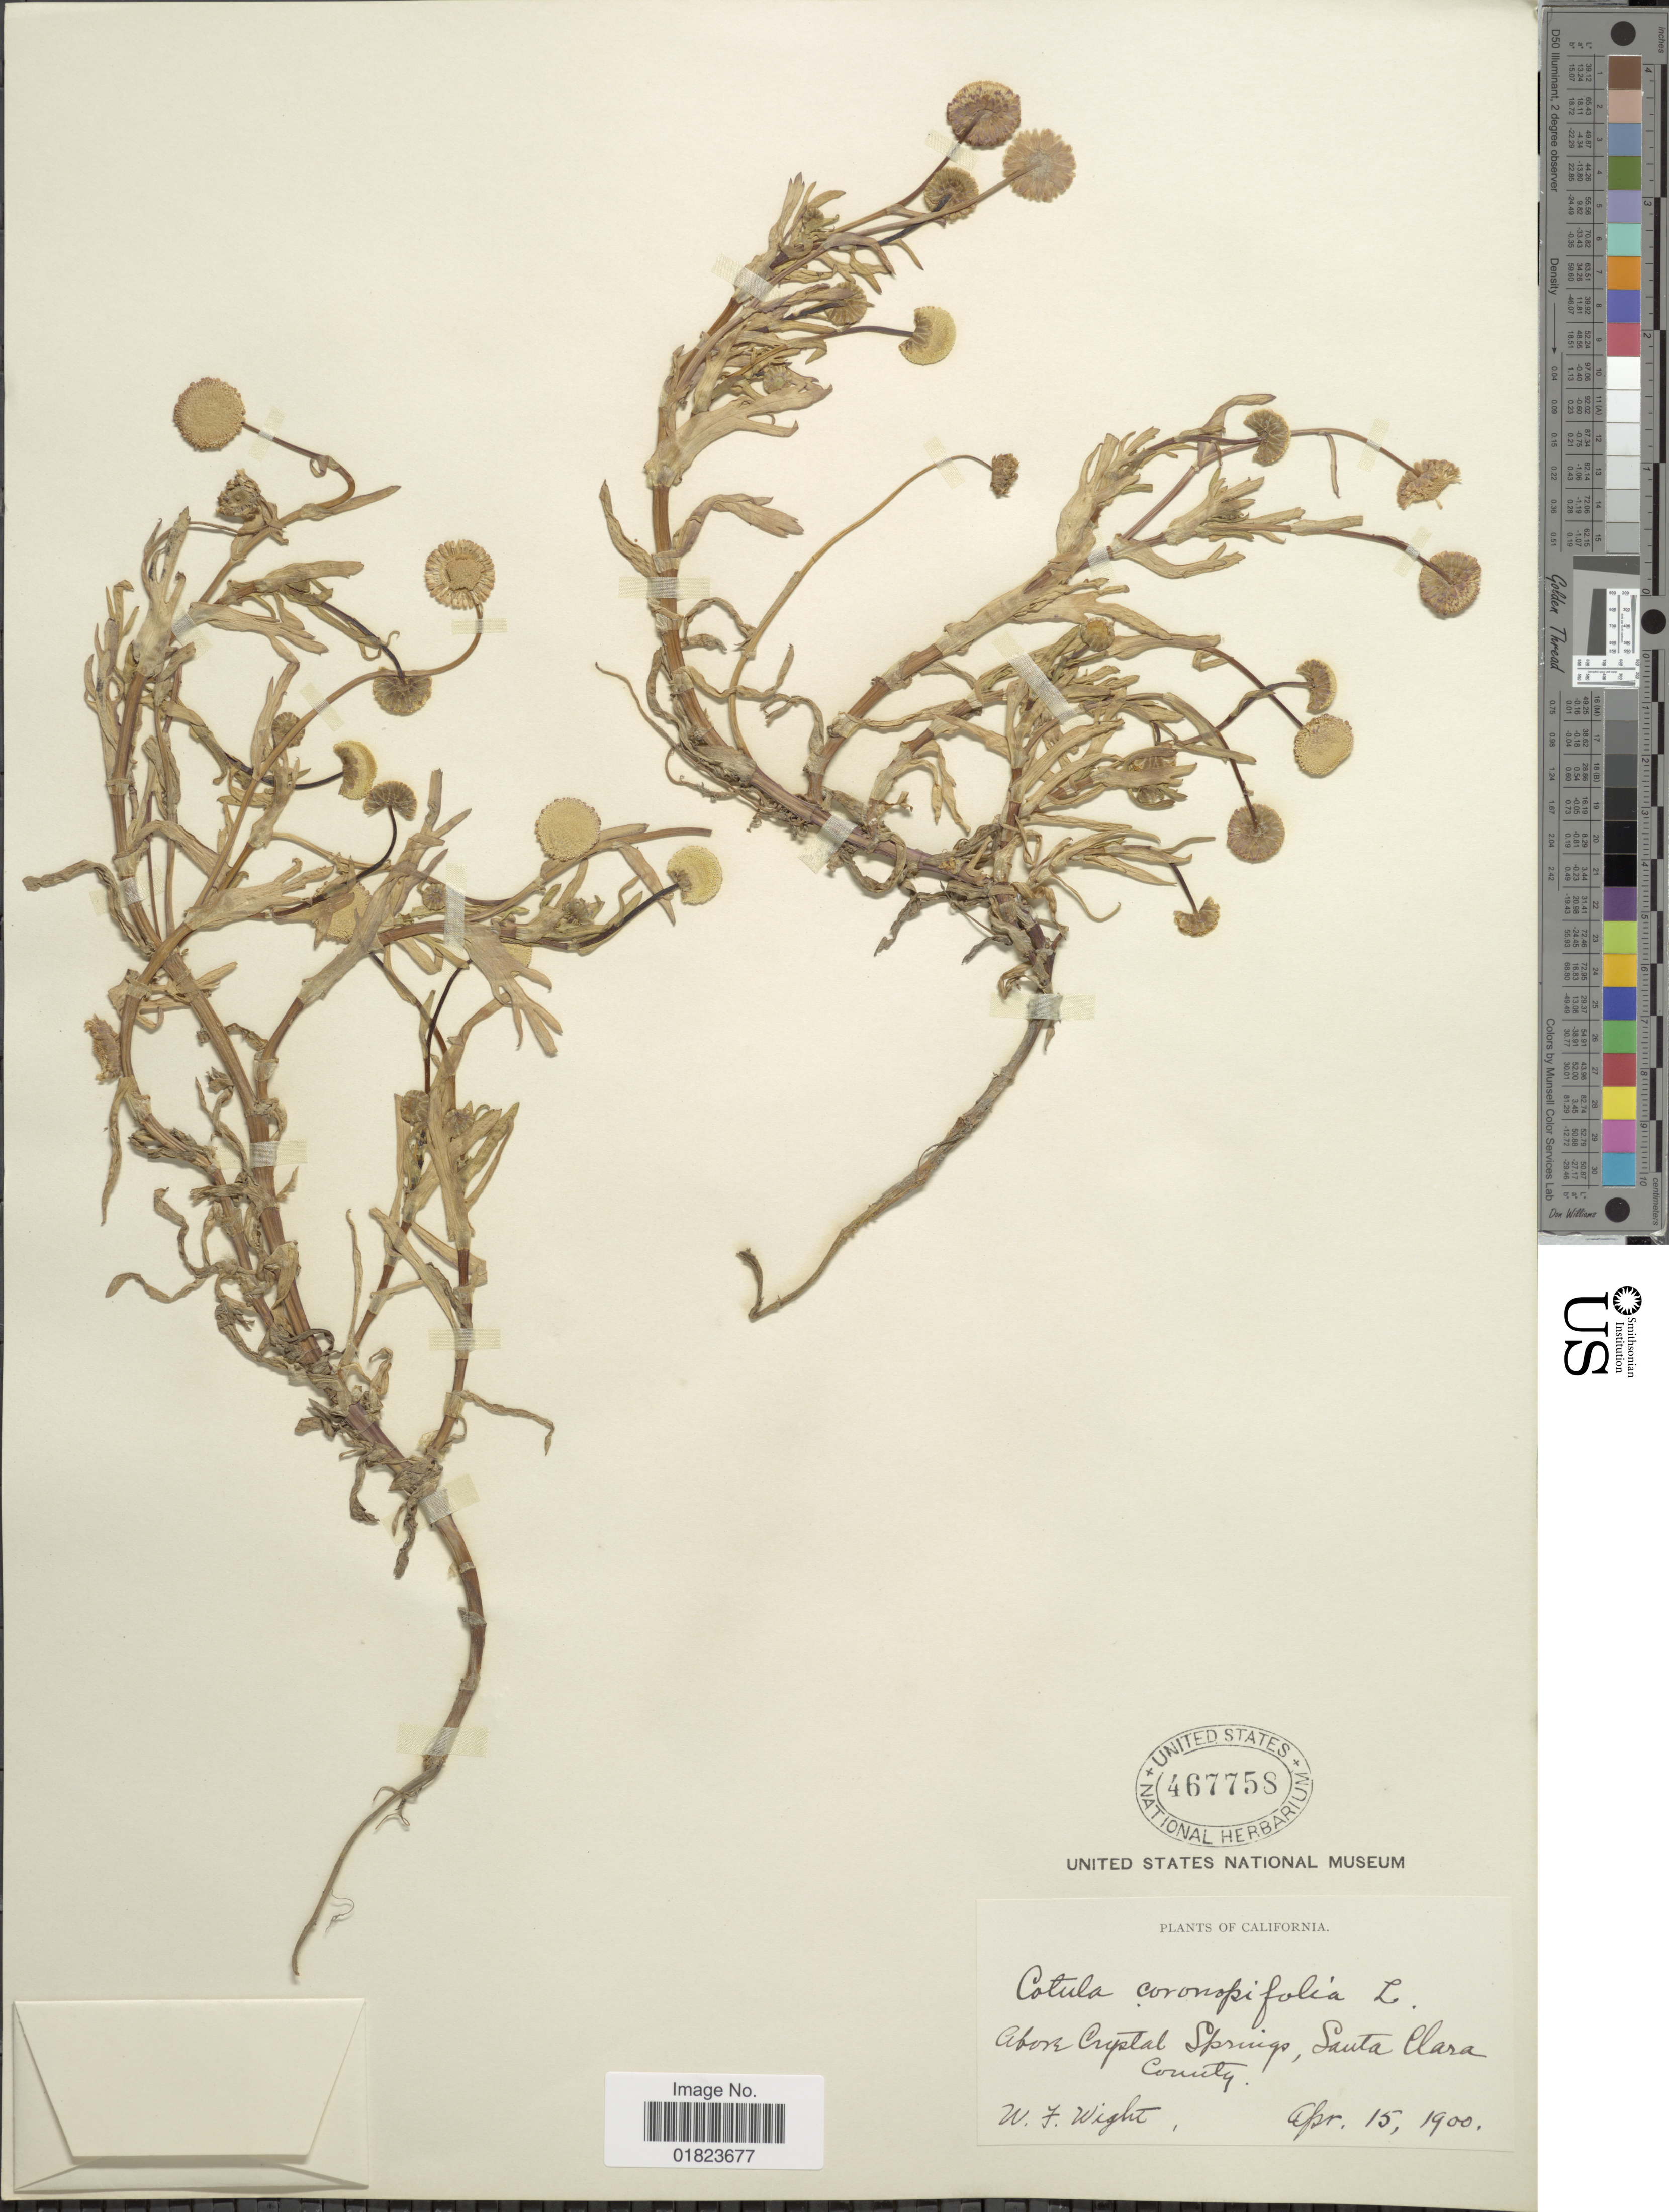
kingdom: Plantae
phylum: Tracheophyta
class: Magnoliopsida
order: Asterales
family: Asteraceae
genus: Cotula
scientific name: Cotula coronopifolia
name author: L.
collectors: W. Wight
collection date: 1900-04-15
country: United States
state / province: California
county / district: Santa Clara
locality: Above Crystal Springs, Santa Clara County.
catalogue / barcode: US 467758